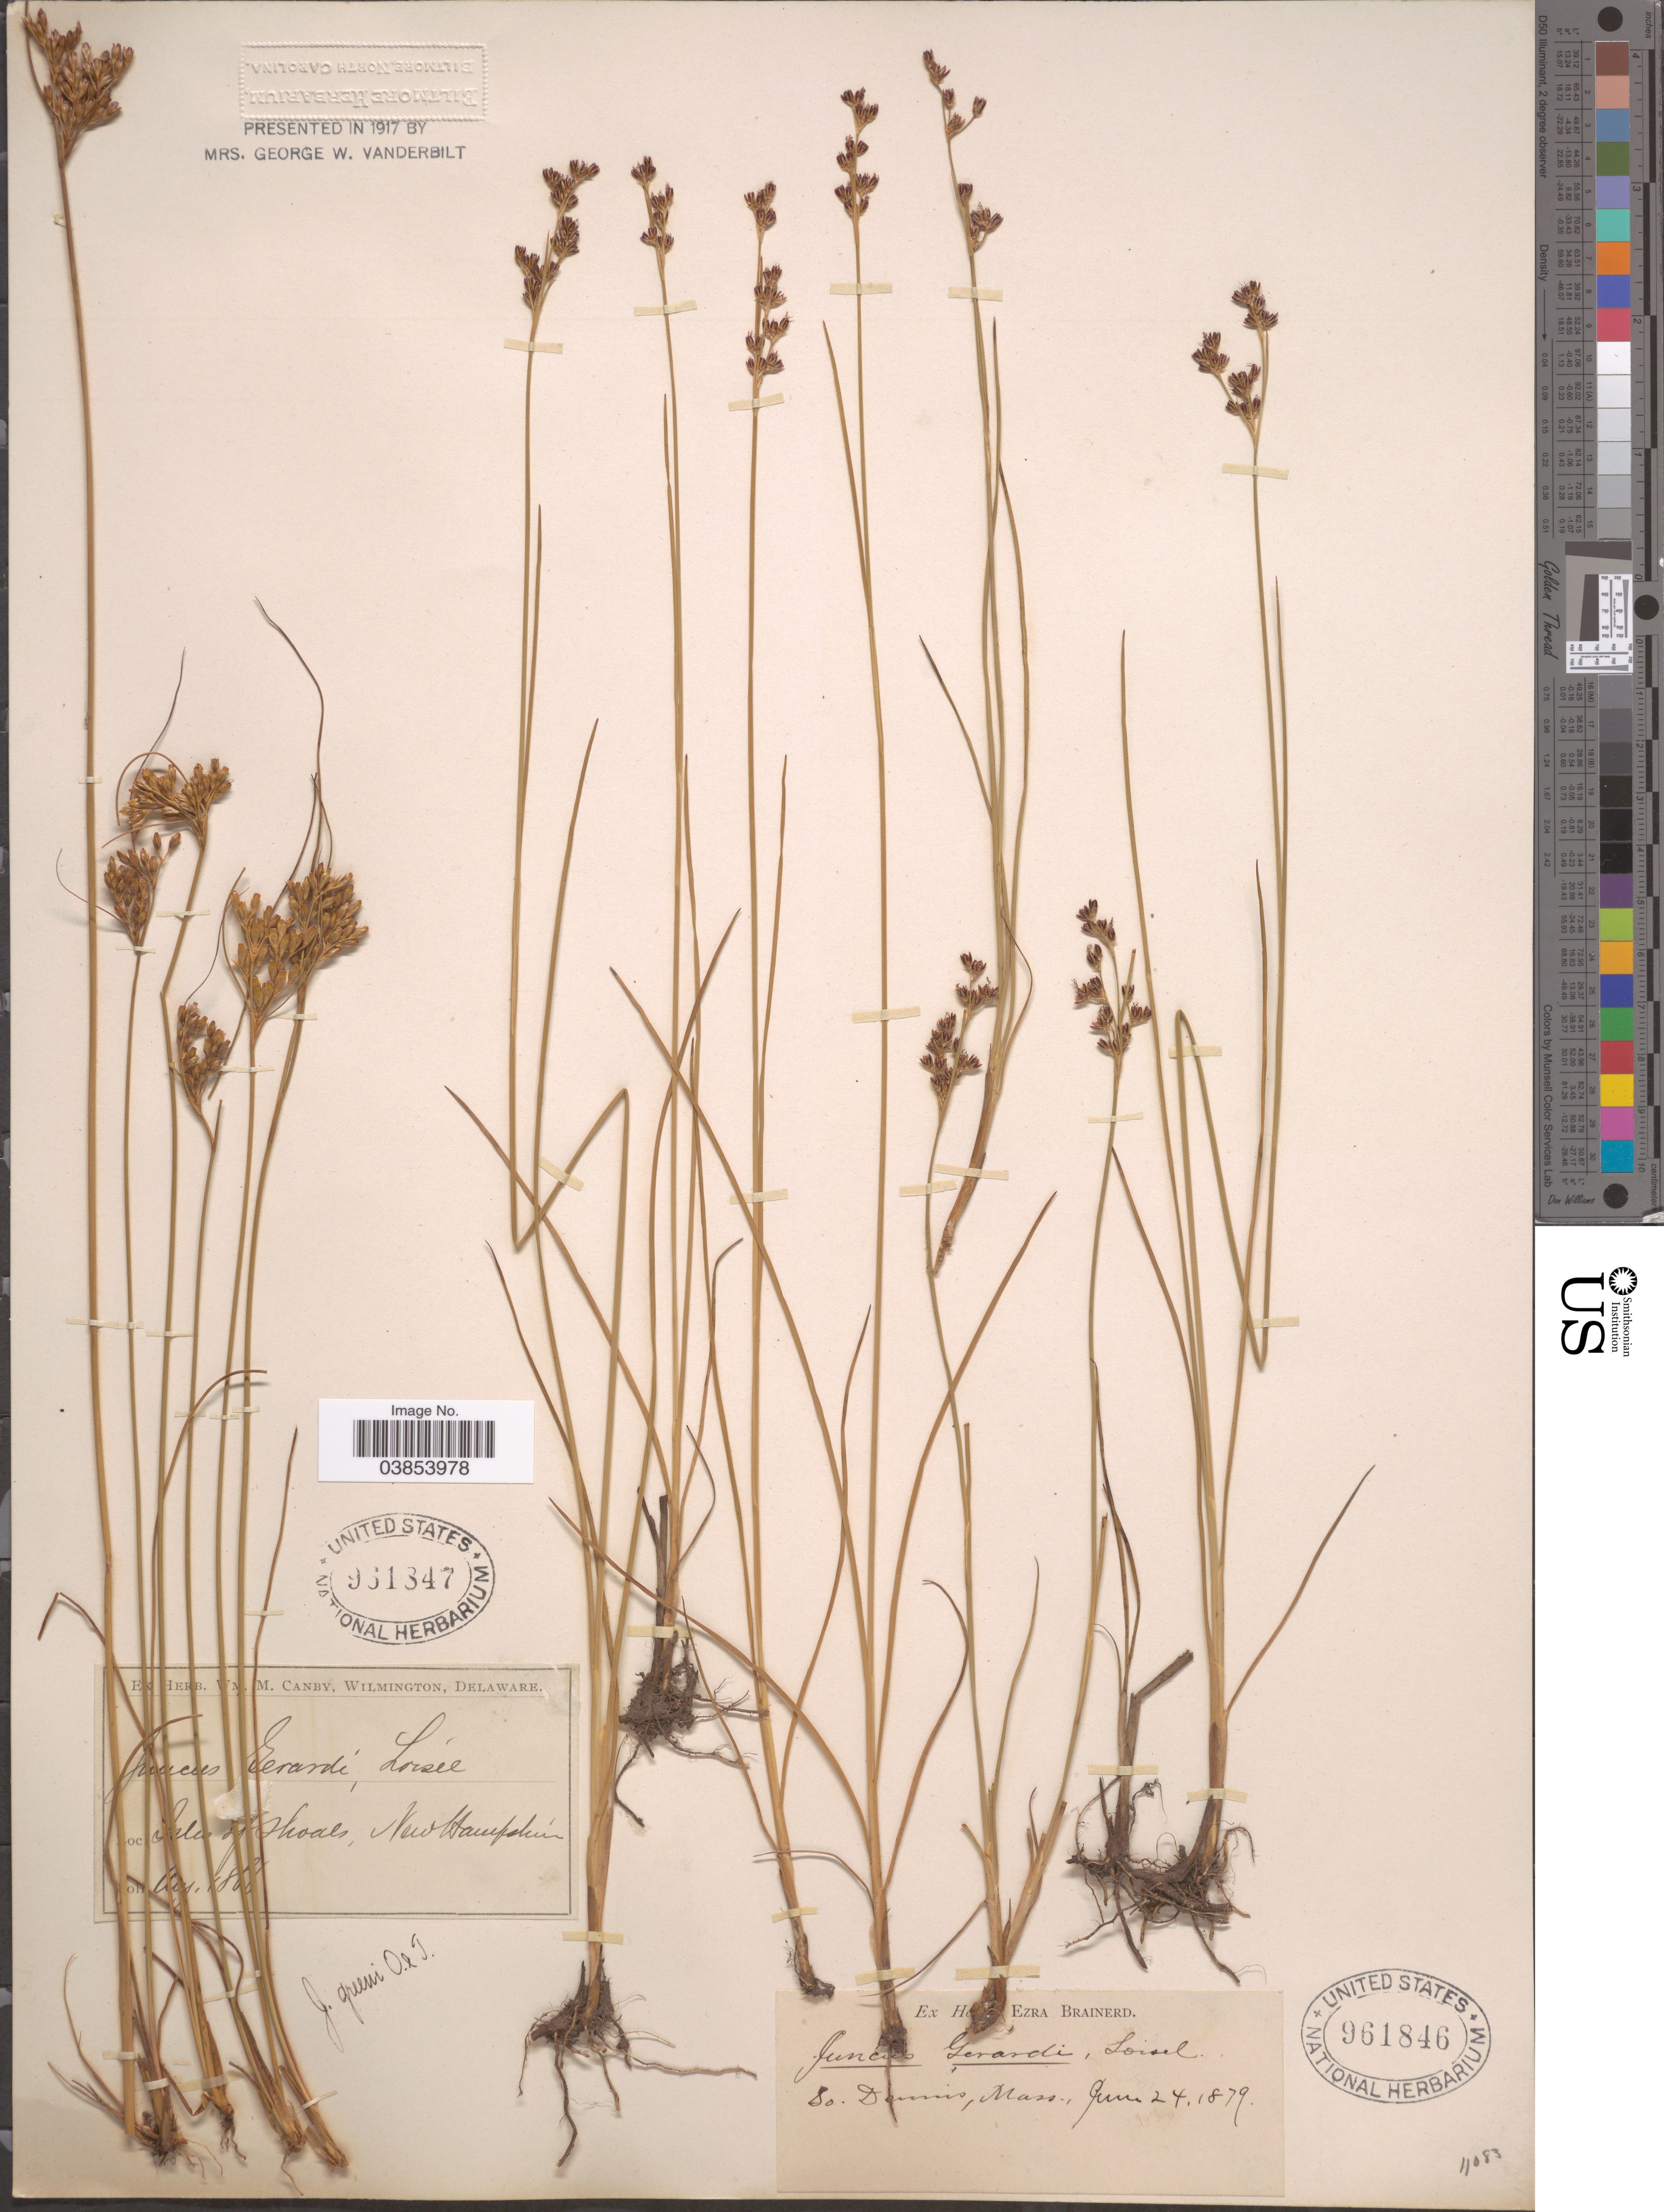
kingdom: Plantae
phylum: Tracheophyta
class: Liliopsida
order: Poales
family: Juncaceae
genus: Juncus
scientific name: Juncus gerardi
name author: Loisel.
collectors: ex herb. Ezra Brainerd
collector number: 80?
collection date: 1879-06-24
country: United States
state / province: Massachusetts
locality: So. Dennis.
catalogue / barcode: US 961846